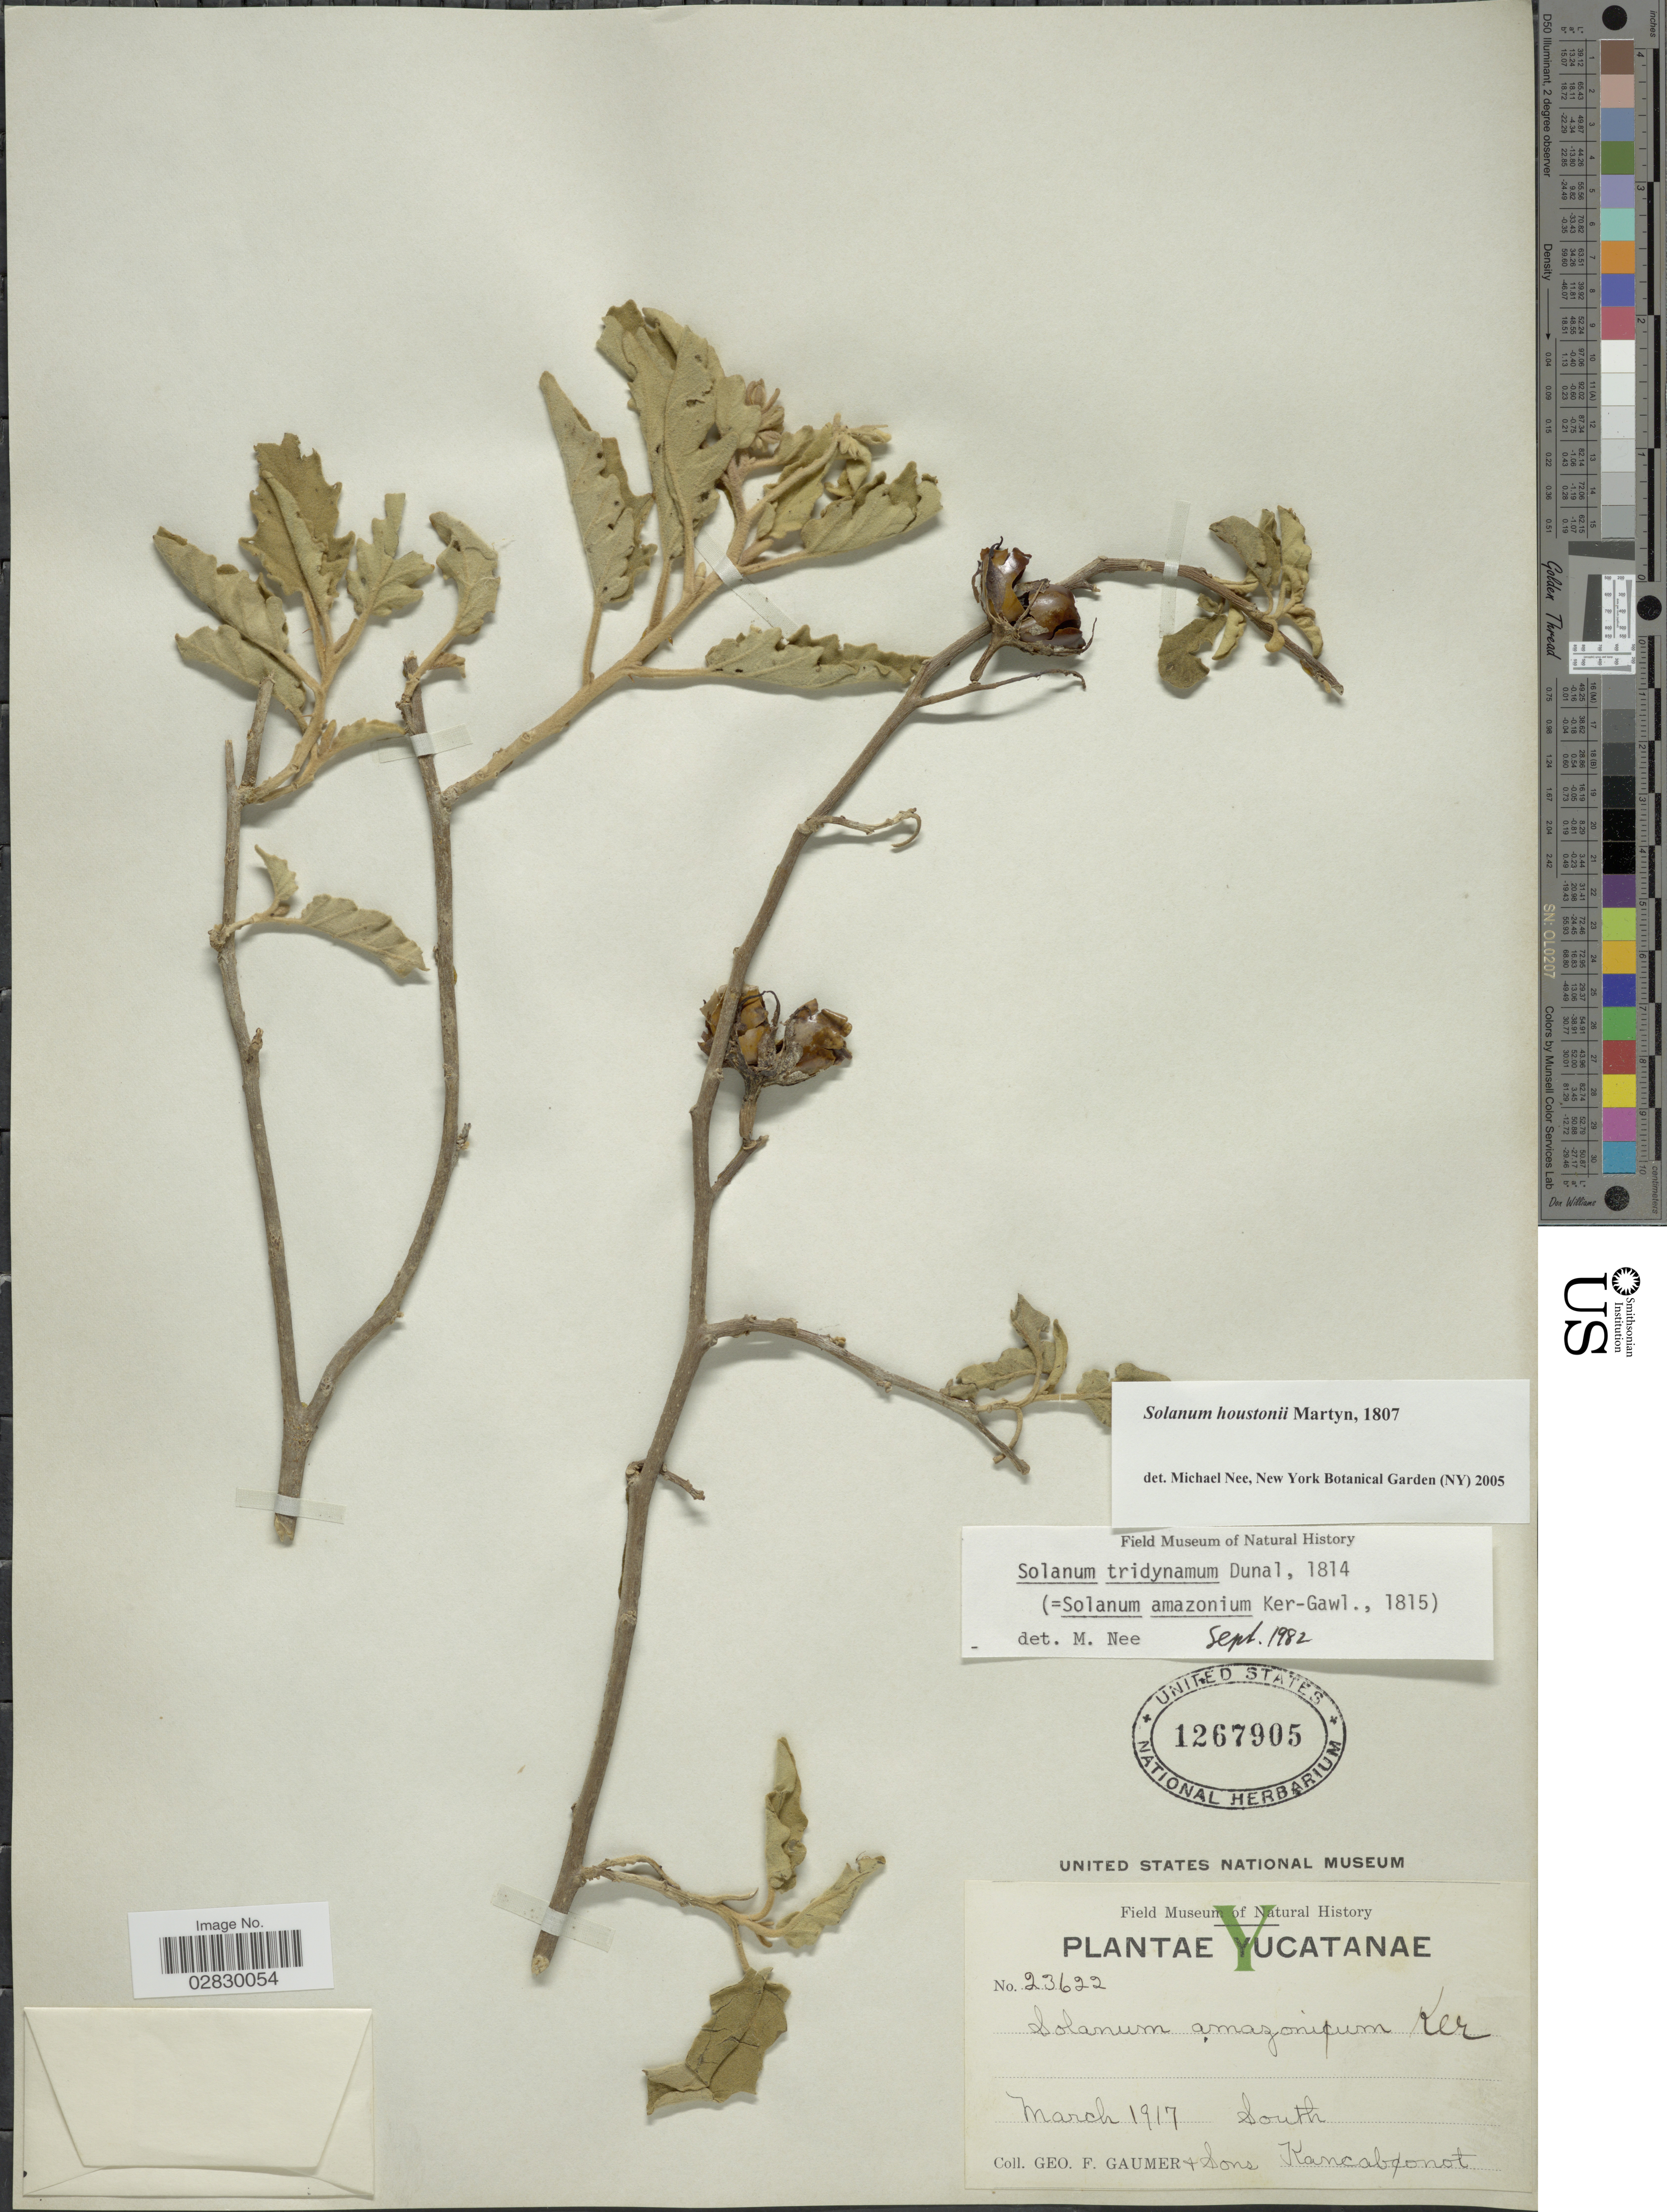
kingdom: Plantae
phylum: Tracheophyta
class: Magnoliopsida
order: Solanales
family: Solanaceae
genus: Solanum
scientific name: Solanum houstonii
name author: Dunal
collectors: G. F. Gaumer & et al.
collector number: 23622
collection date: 1917-03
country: Mexico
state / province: Yucatán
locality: Kancabonot.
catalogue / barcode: US 1267905